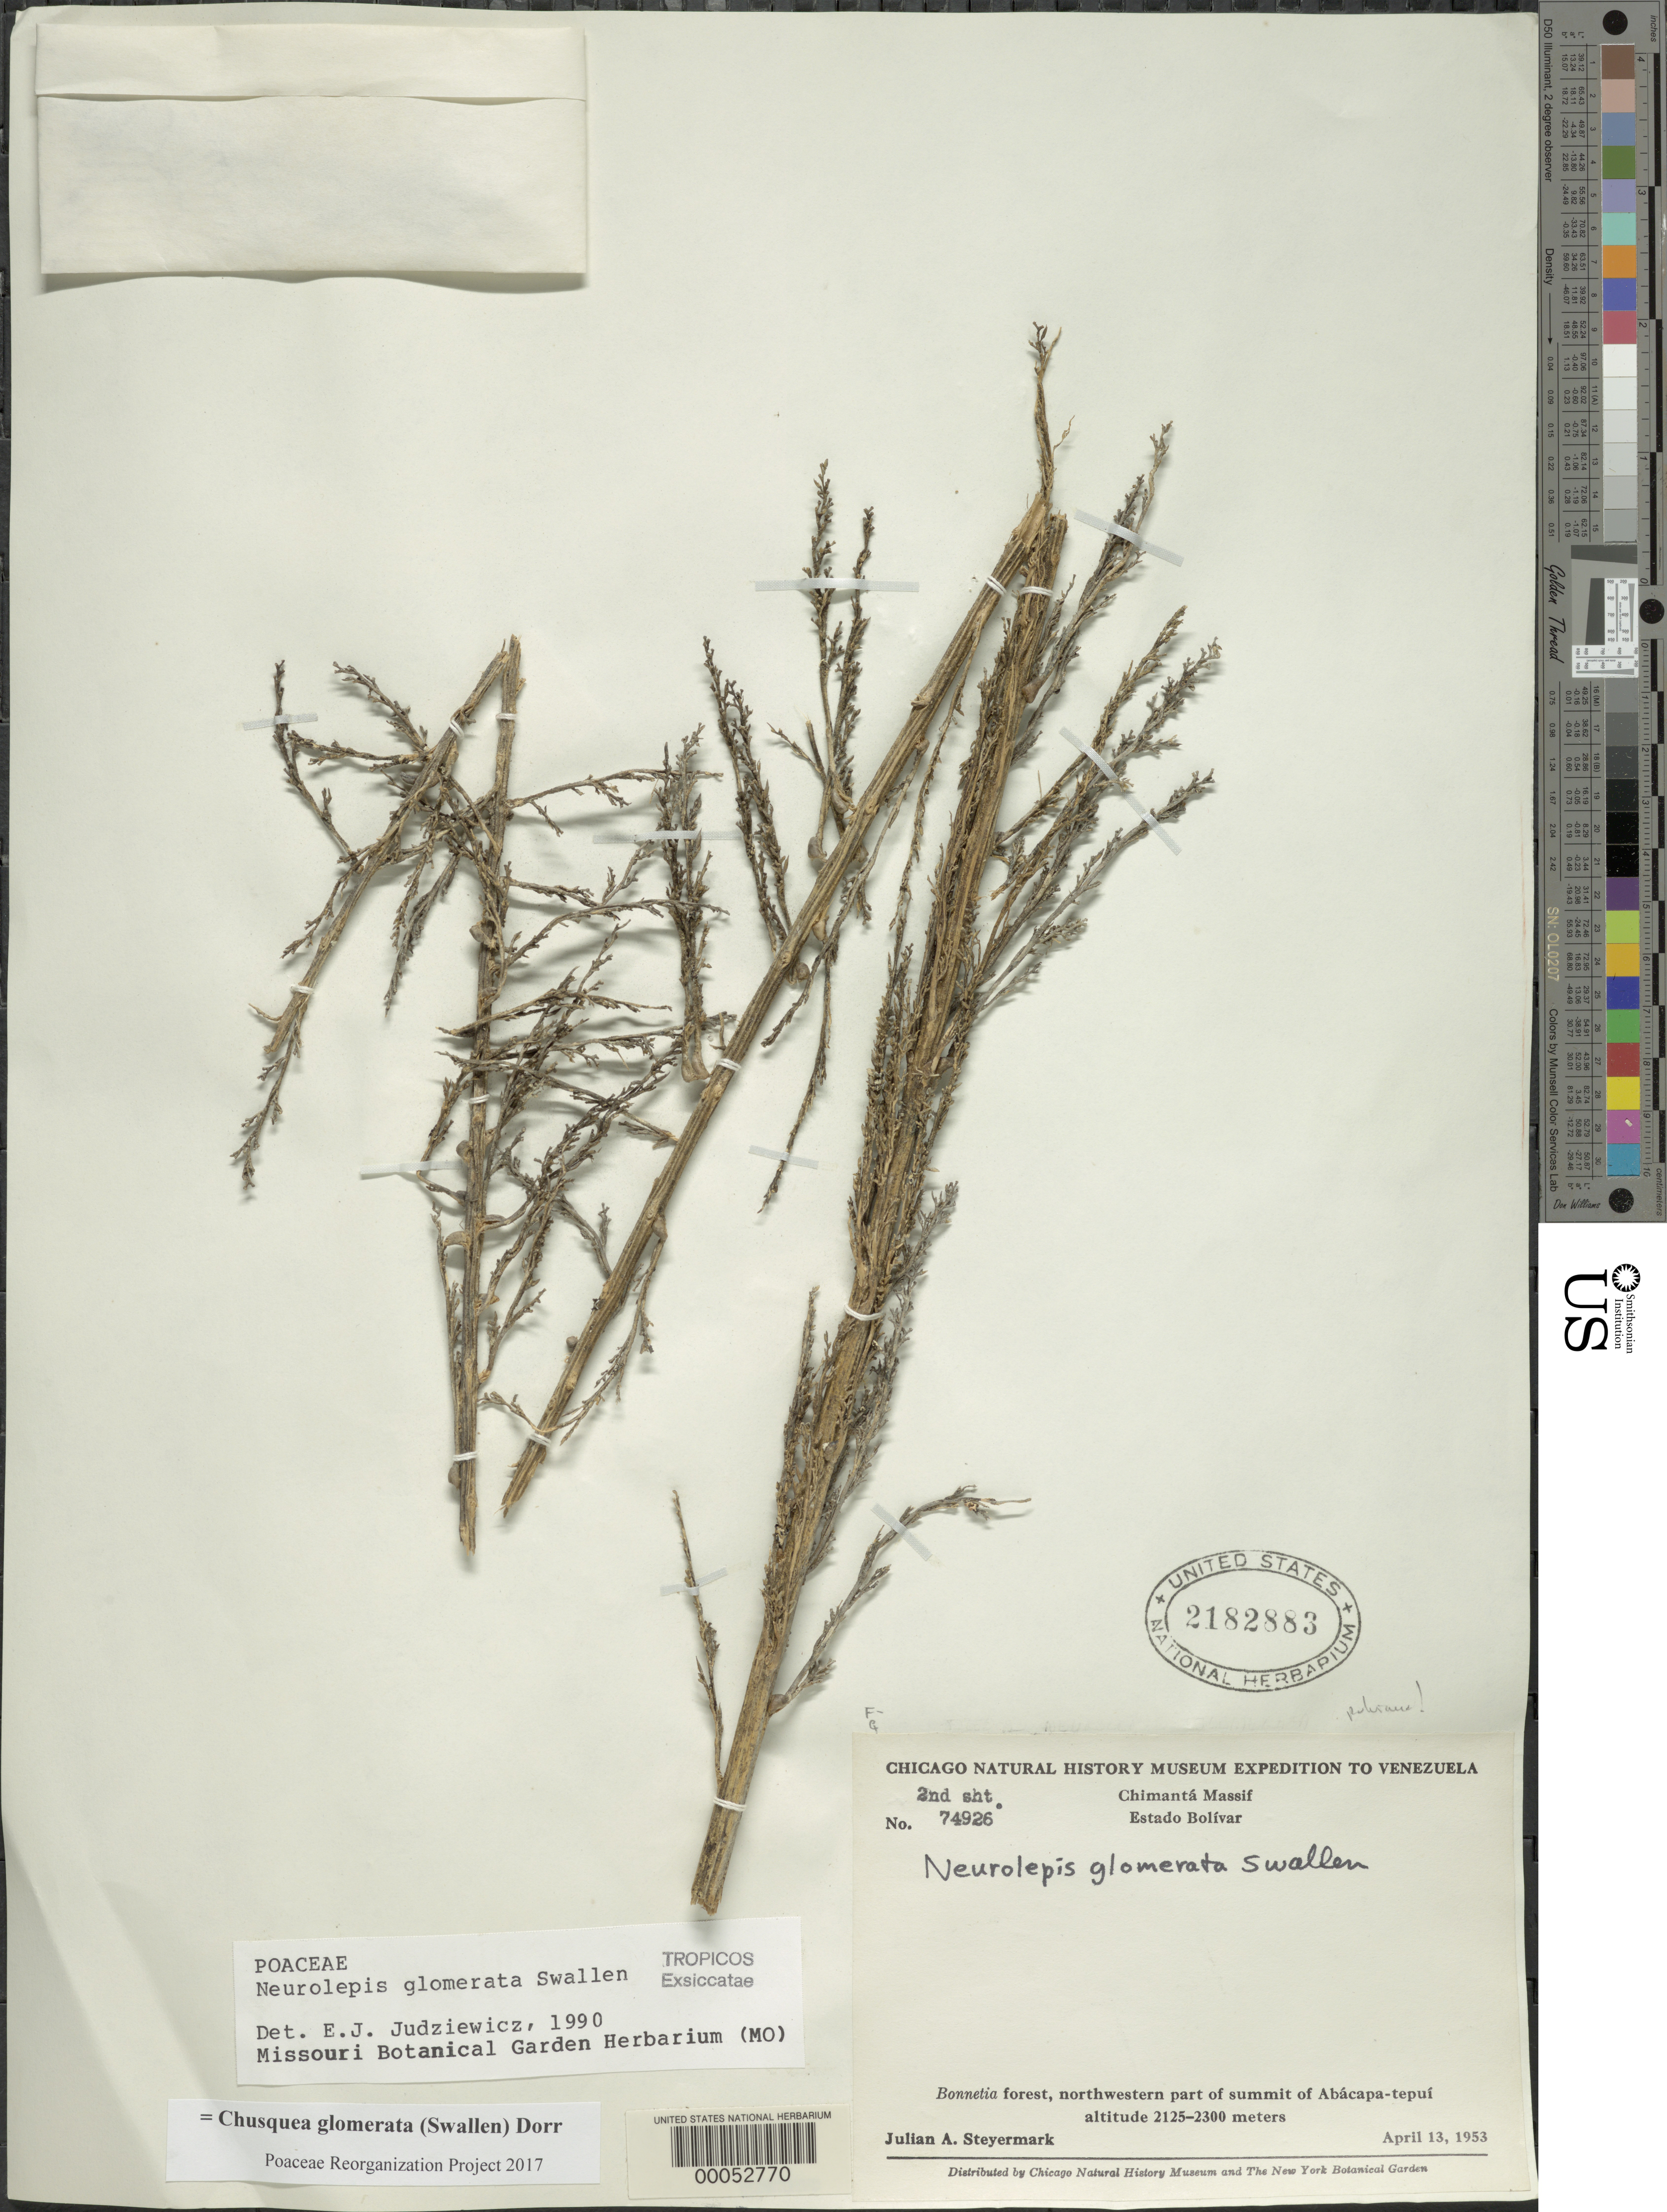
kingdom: Plantae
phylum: Tracheophyta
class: Liliopsida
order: Poales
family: Poaceae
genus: Chusquea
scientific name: Chusquea glomerata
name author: (Swallen) Dorr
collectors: J. Steyermark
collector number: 74925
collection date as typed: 13 Apr 1953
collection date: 1953-04-13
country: Venezuela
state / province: Bolivar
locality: Nw part of summit of abacap-tepui; chimanta massif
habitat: Forest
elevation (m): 2125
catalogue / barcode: US 2182883